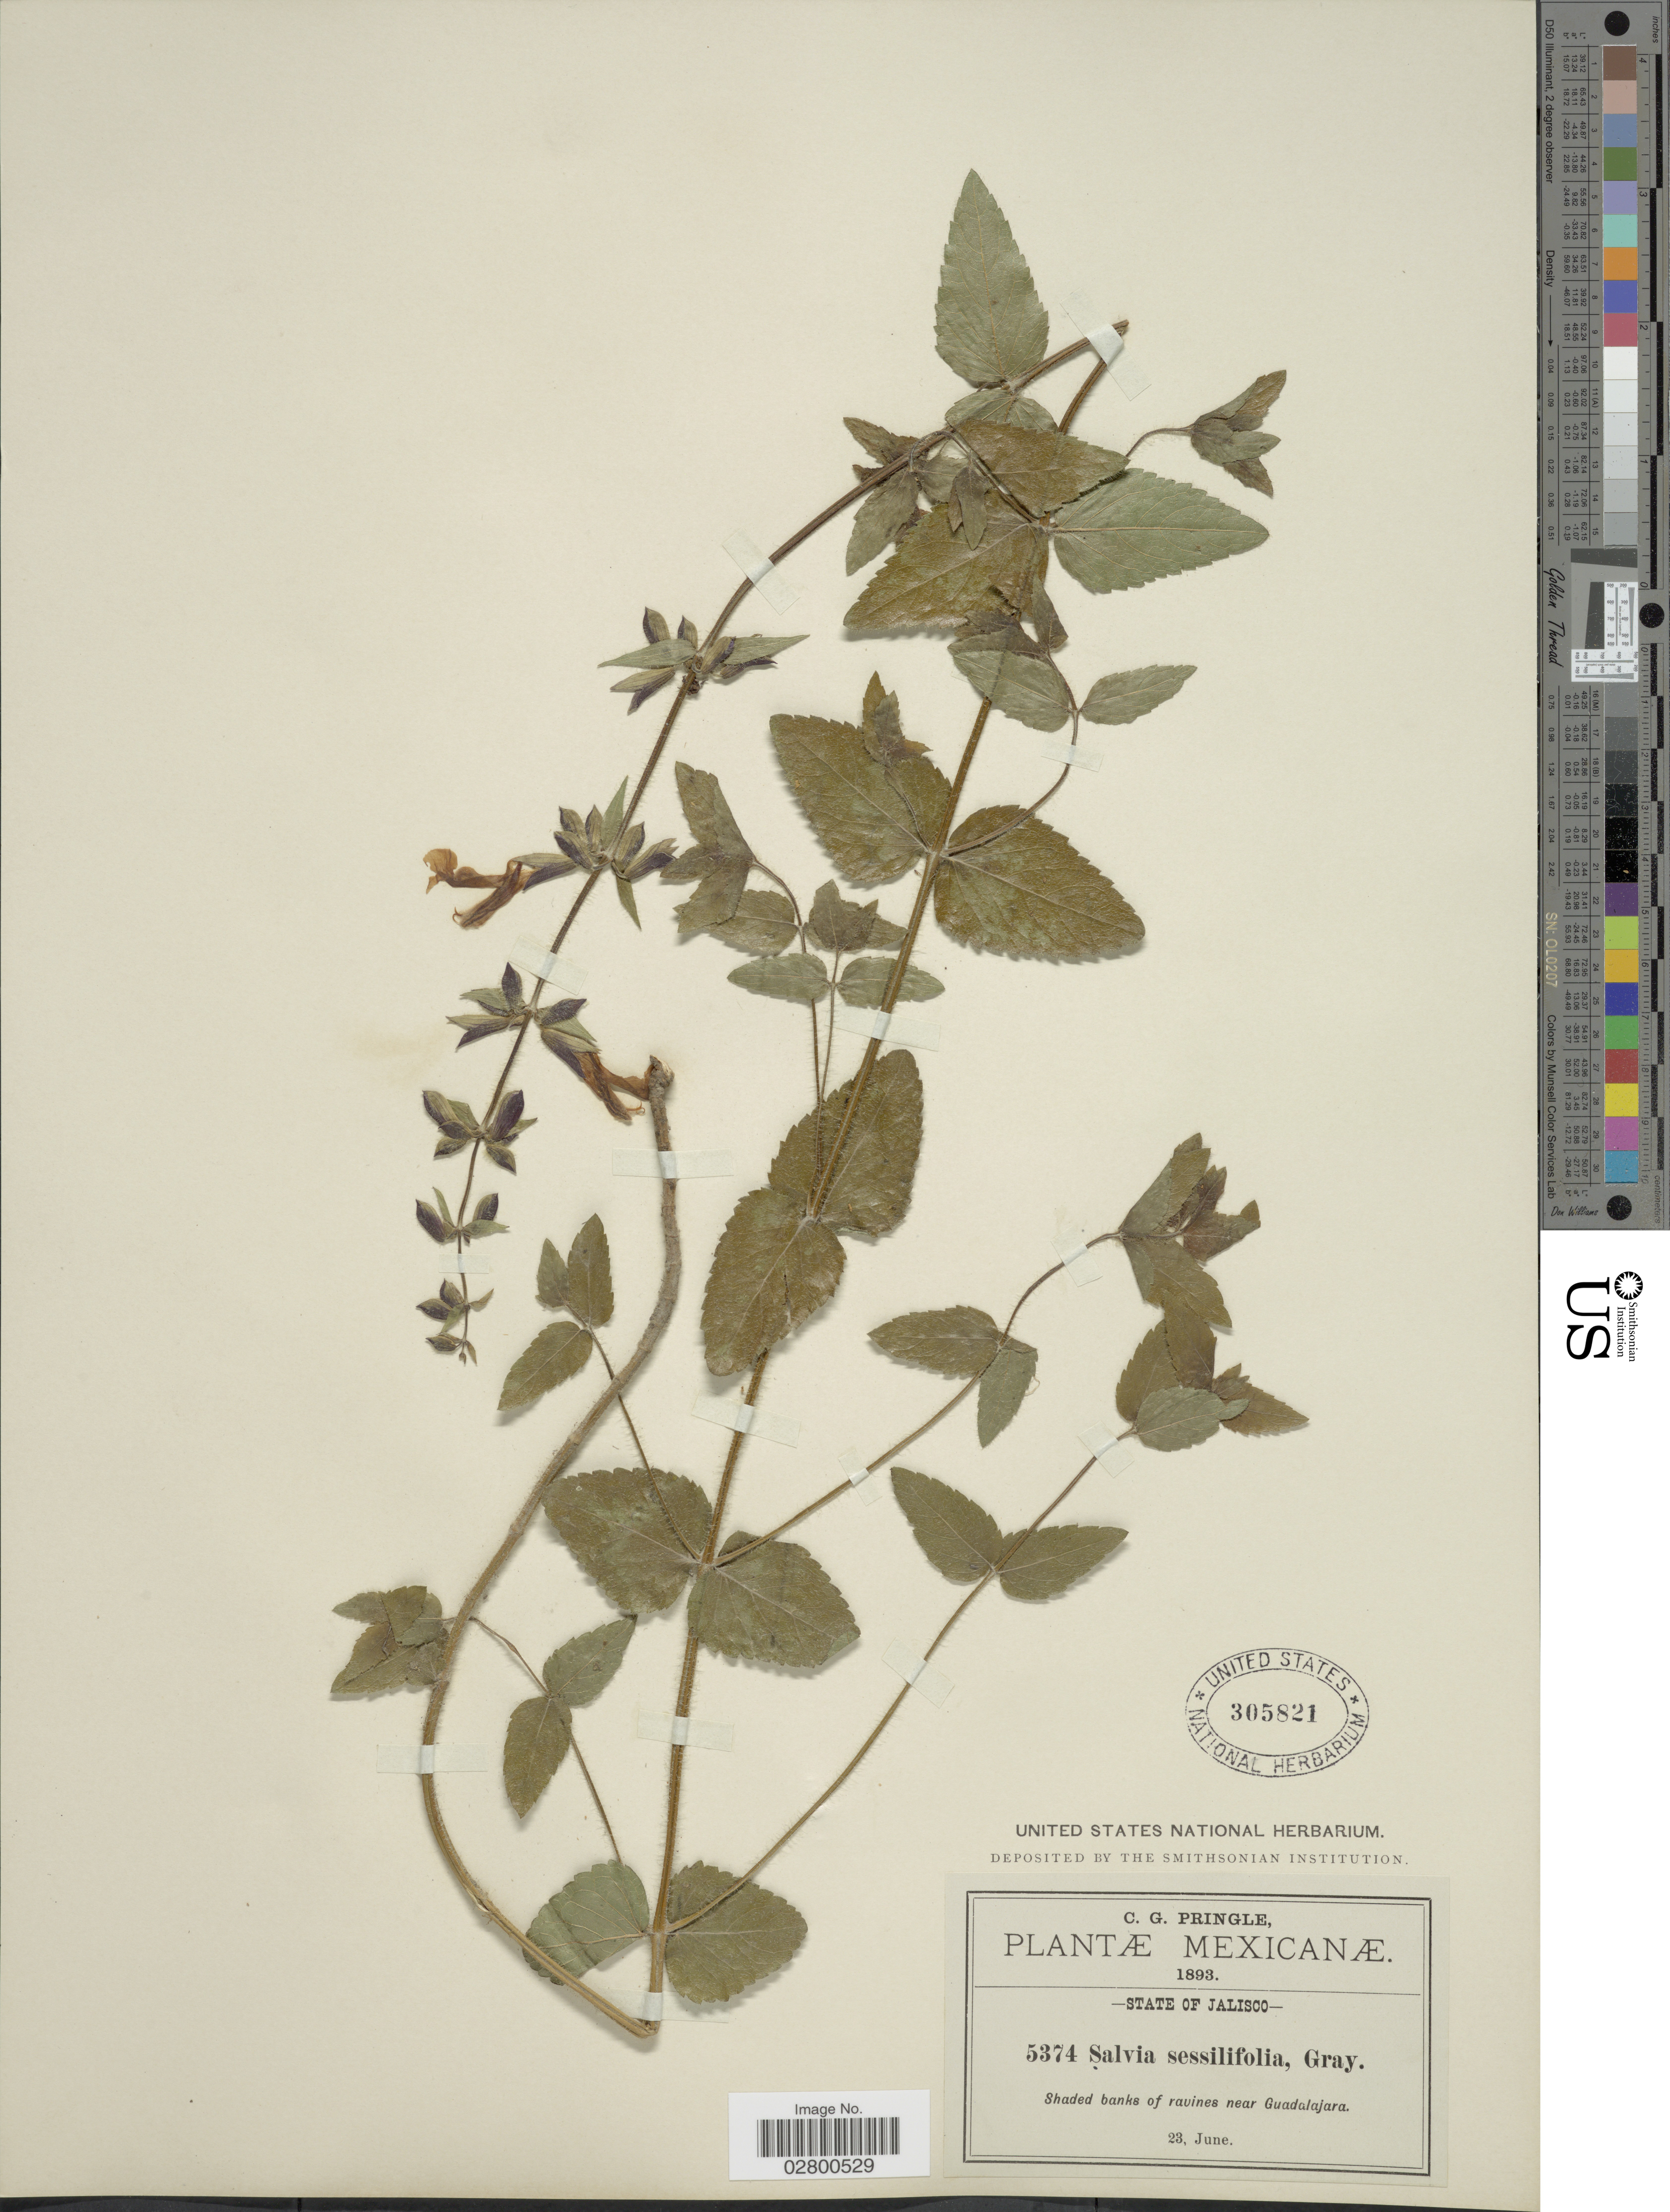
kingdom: Plantae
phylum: Tracheophyta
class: Magnoliopsida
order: Lamiales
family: Lamiaceae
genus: Salvia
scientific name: Salvia angustiarum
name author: Epling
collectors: C. G. Pringle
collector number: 5374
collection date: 1893-06-23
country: Mexico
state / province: Jalisco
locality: Shaded banks of ravines near Guadalajara.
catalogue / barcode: US 305821